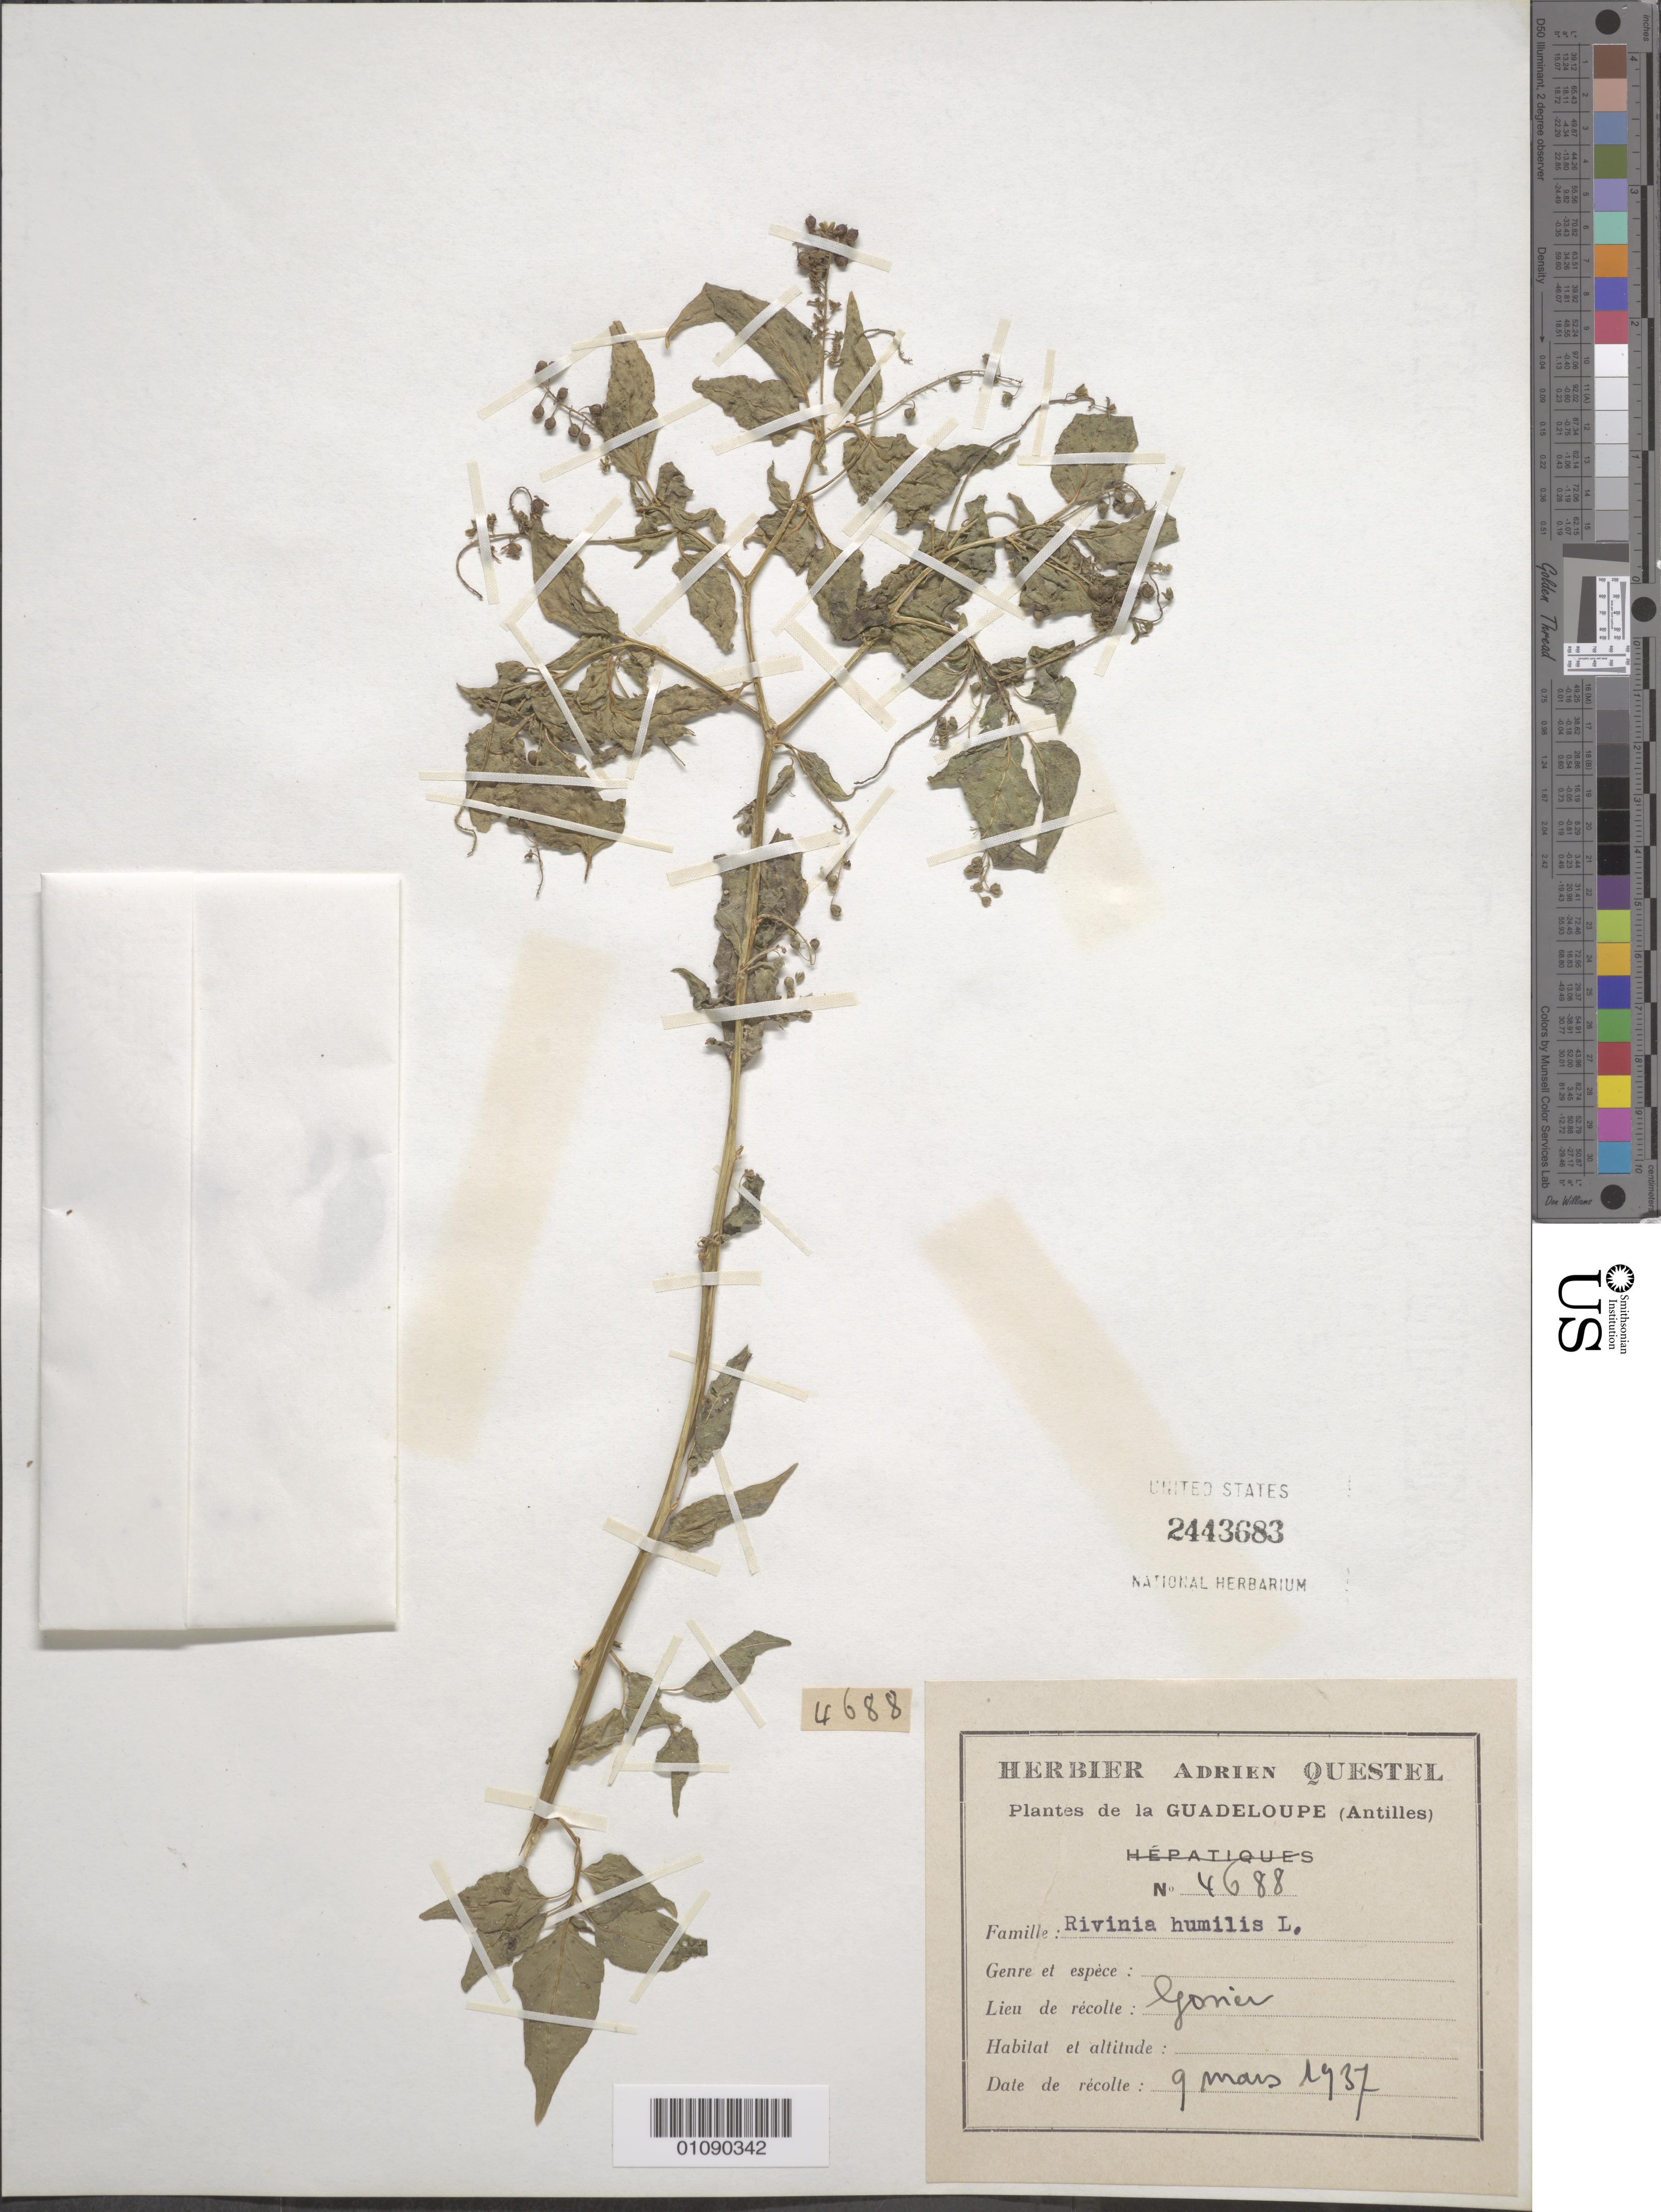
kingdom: Plantae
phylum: Tracheophyta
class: Magnoliopsida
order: Caryophyllales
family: Phytolaccaceae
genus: Rivina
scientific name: Rivina humilis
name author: L.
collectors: A. Questel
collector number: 4688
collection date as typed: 09 Mar 1937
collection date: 1937-03-09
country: Guadeloupe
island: Grande Terre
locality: Gosier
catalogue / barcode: US 2443683